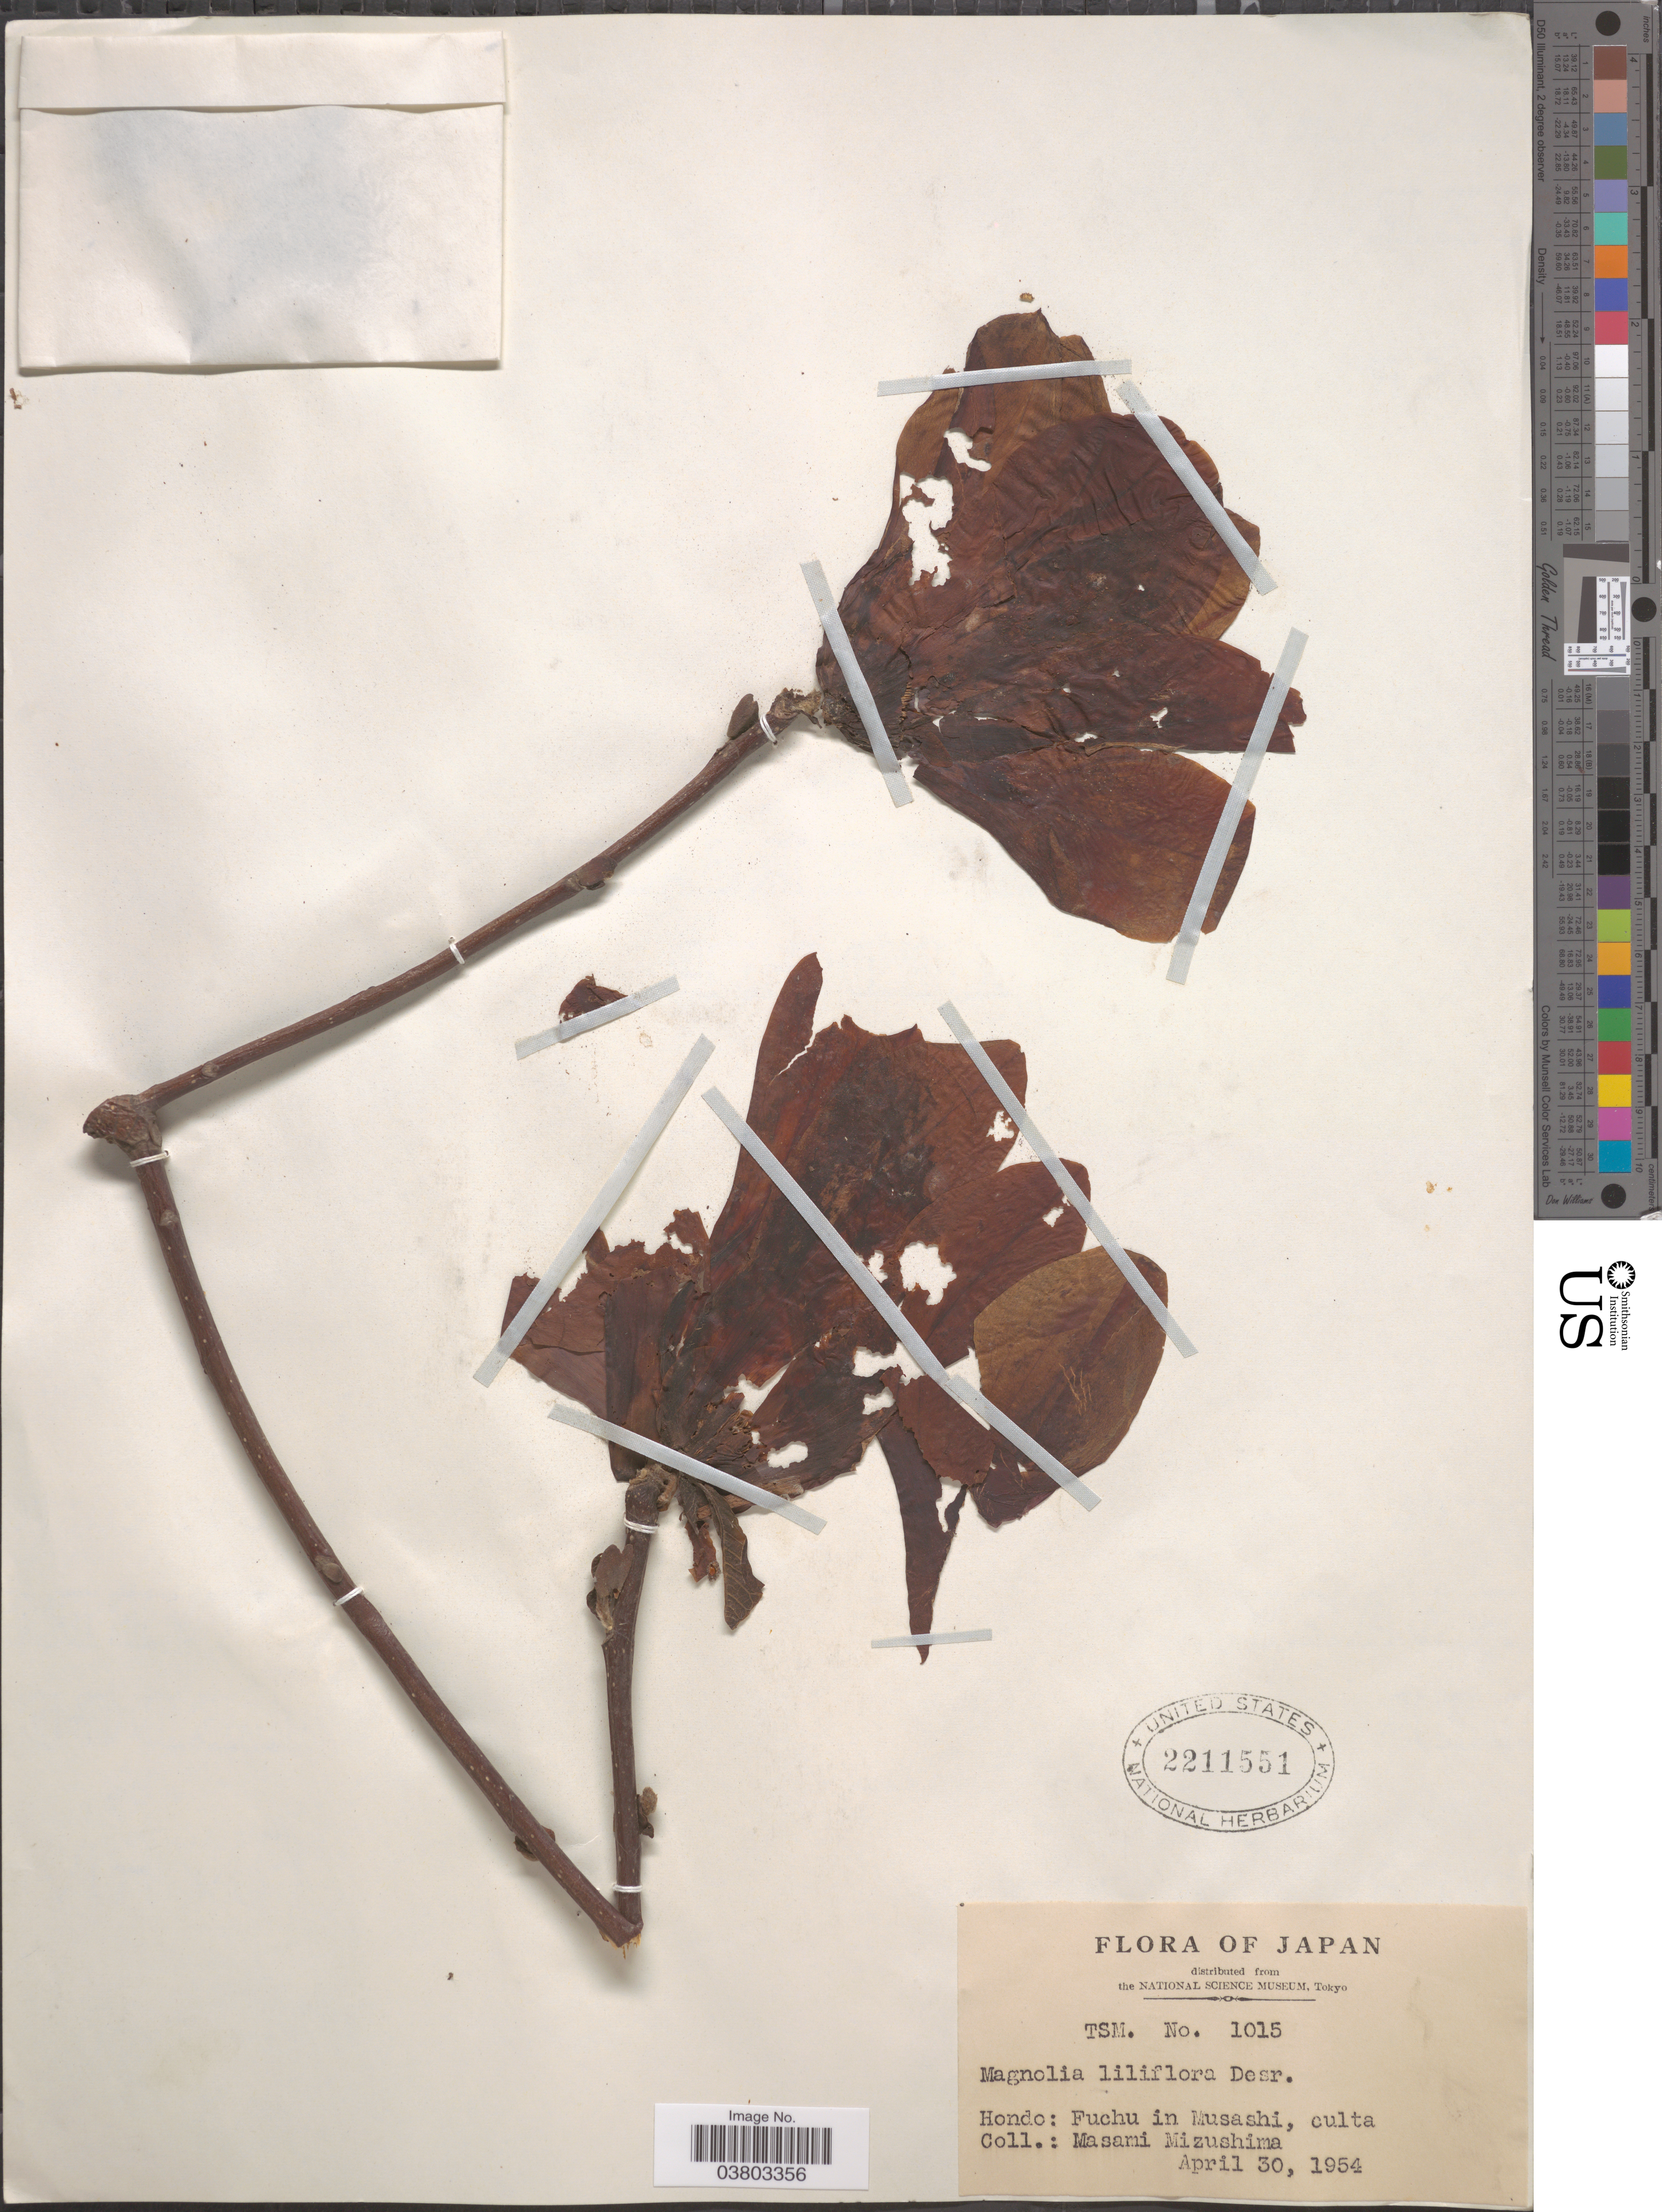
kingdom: Plantae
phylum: Tracheophyta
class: Magnoliopsida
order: Magnoliales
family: Magnoliaceae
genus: Magnolia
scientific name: Magnolia liliiflora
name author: Desr.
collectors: M. Mizushima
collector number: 1015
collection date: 1954-04-30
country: Japan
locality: Hondo: Fuchu in Musashi.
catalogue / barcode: US 2211551